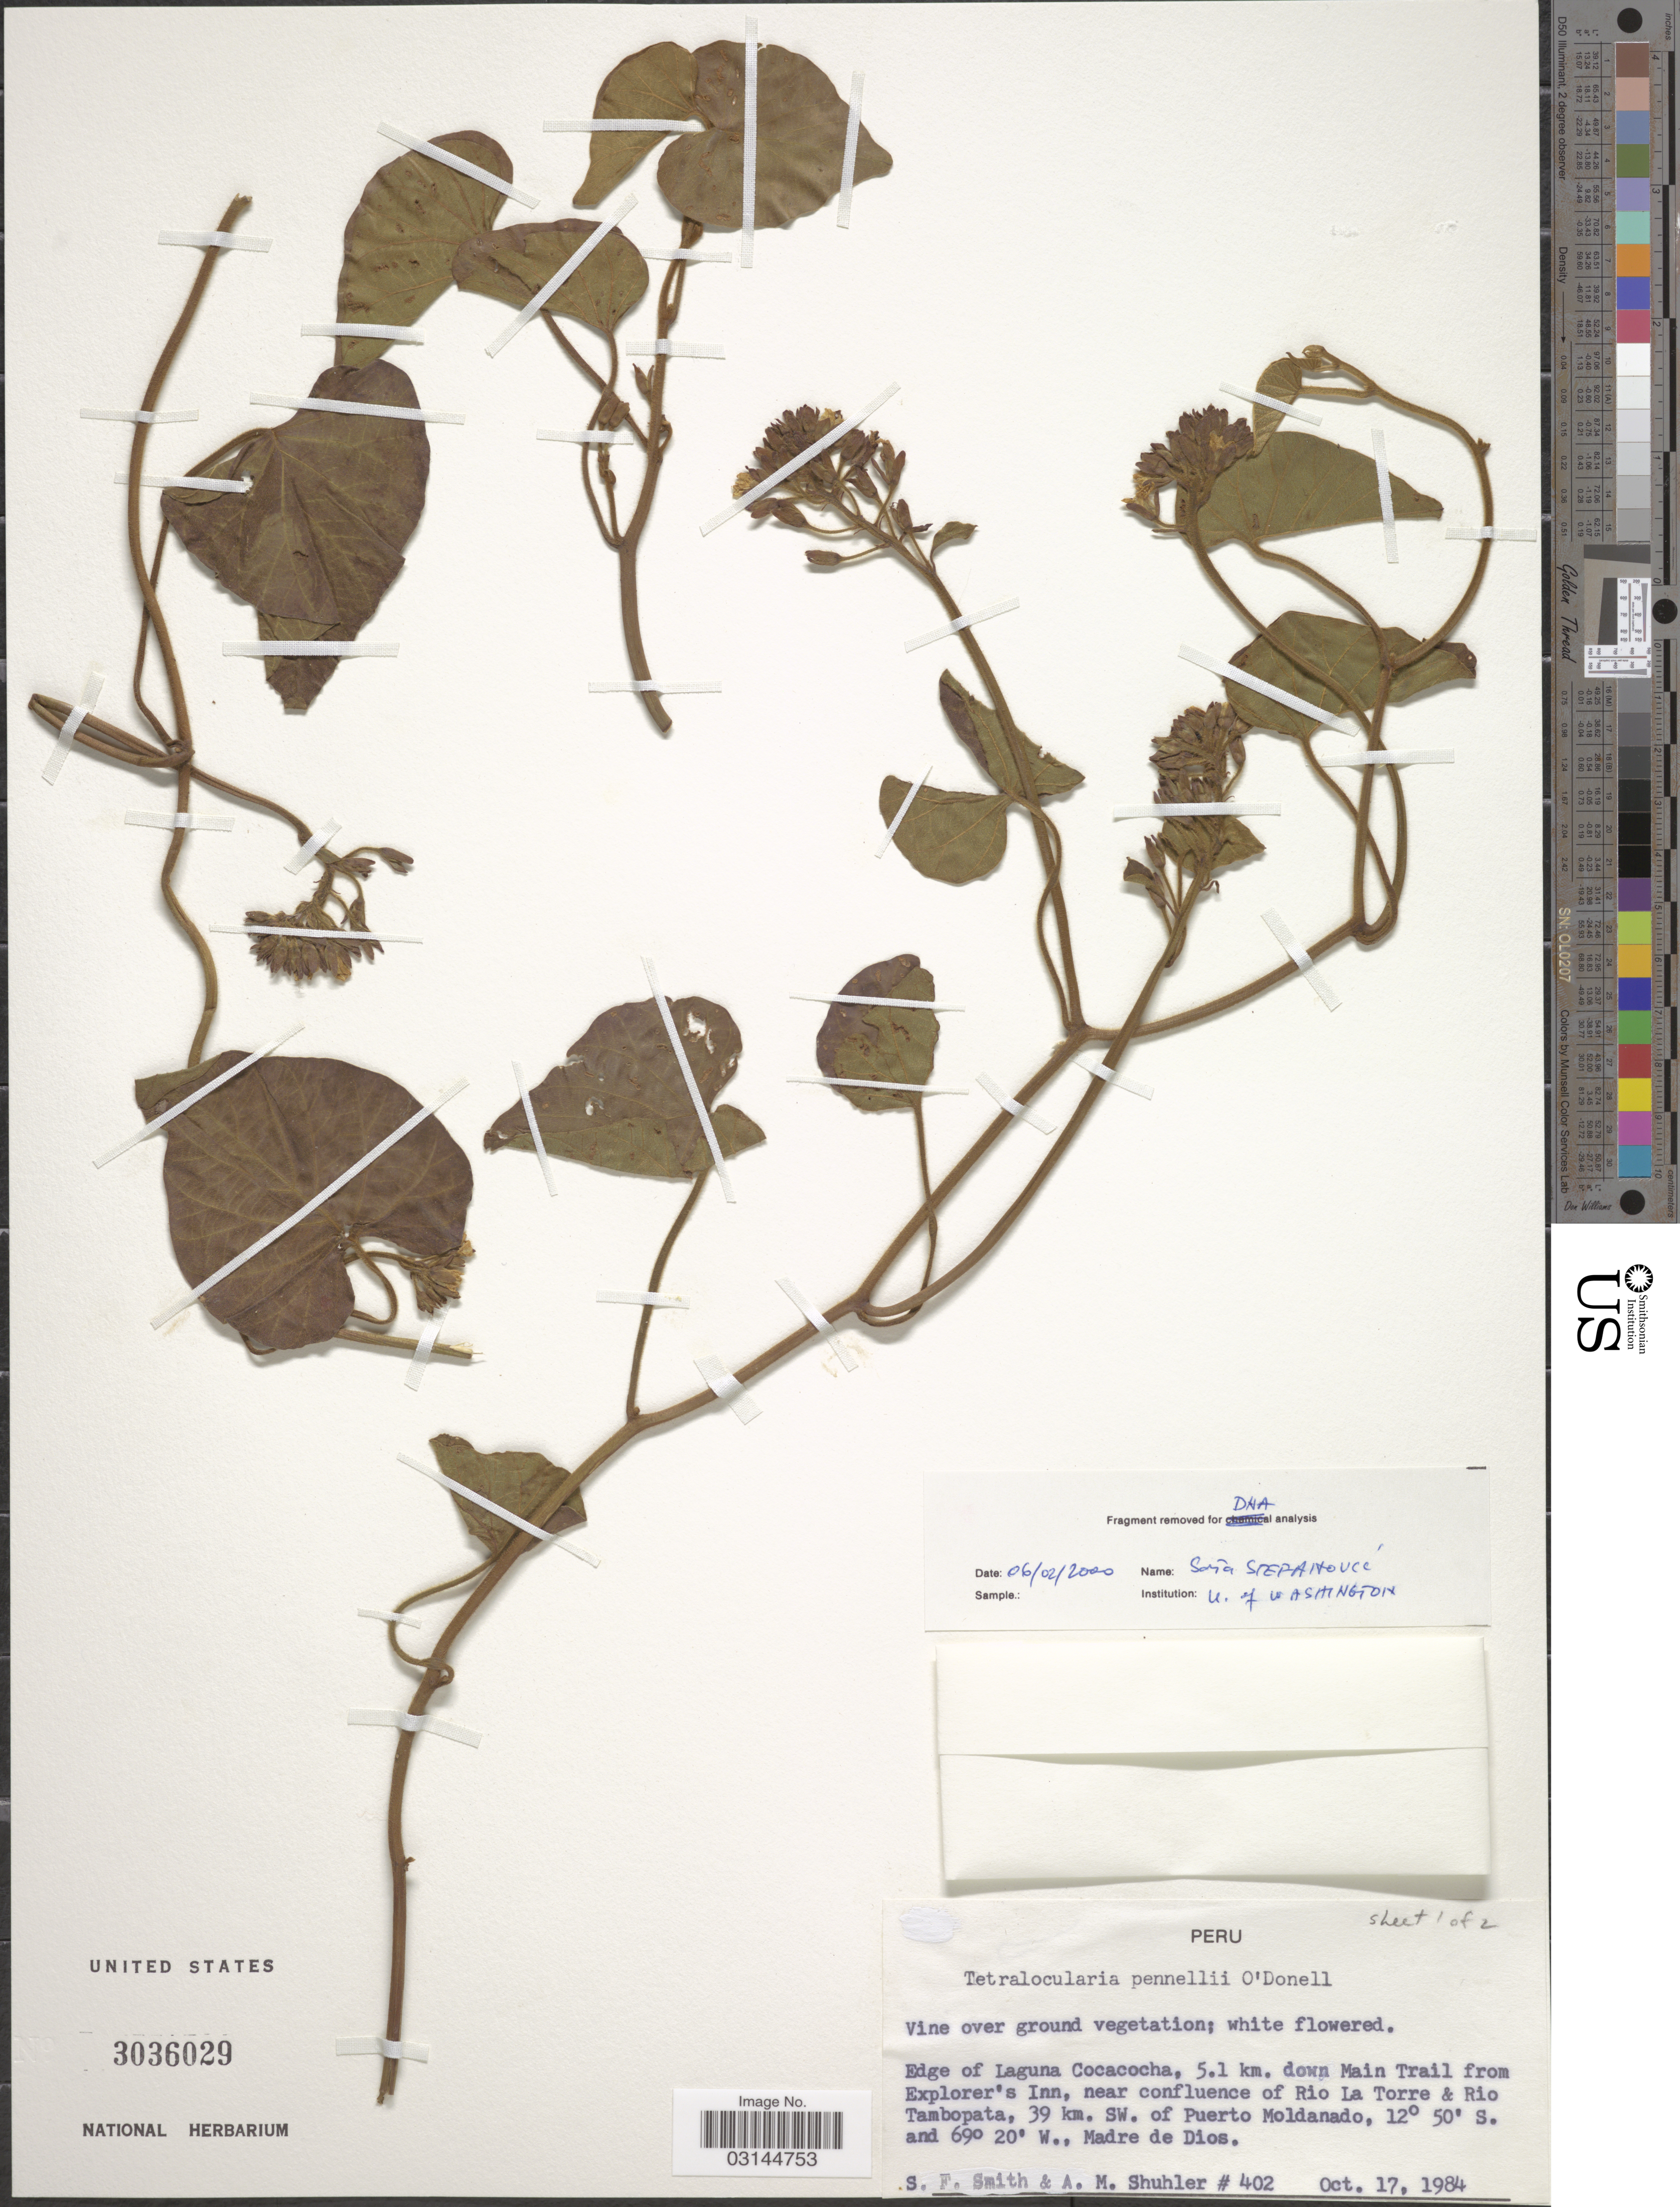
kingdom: Plantae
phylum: Tracheophyta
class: Magnoliopsida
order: Solanales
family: Convolvulaceae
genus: Tetralocularia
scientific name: Tetralocularia pennellii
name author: O'Donell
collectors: S.F. Smith & A. Shuhler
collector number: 402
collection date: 1984-10-17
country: Peru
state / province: Madre de Dios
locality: Edge of Laguna Cocacocha, 5.1 km. down Main Trail from Explorer's Inn, near confluence of Rio La Torre & Rio Tambopata, 39 km. SW. of Puerto Moldanado.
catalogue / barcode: US 3036029